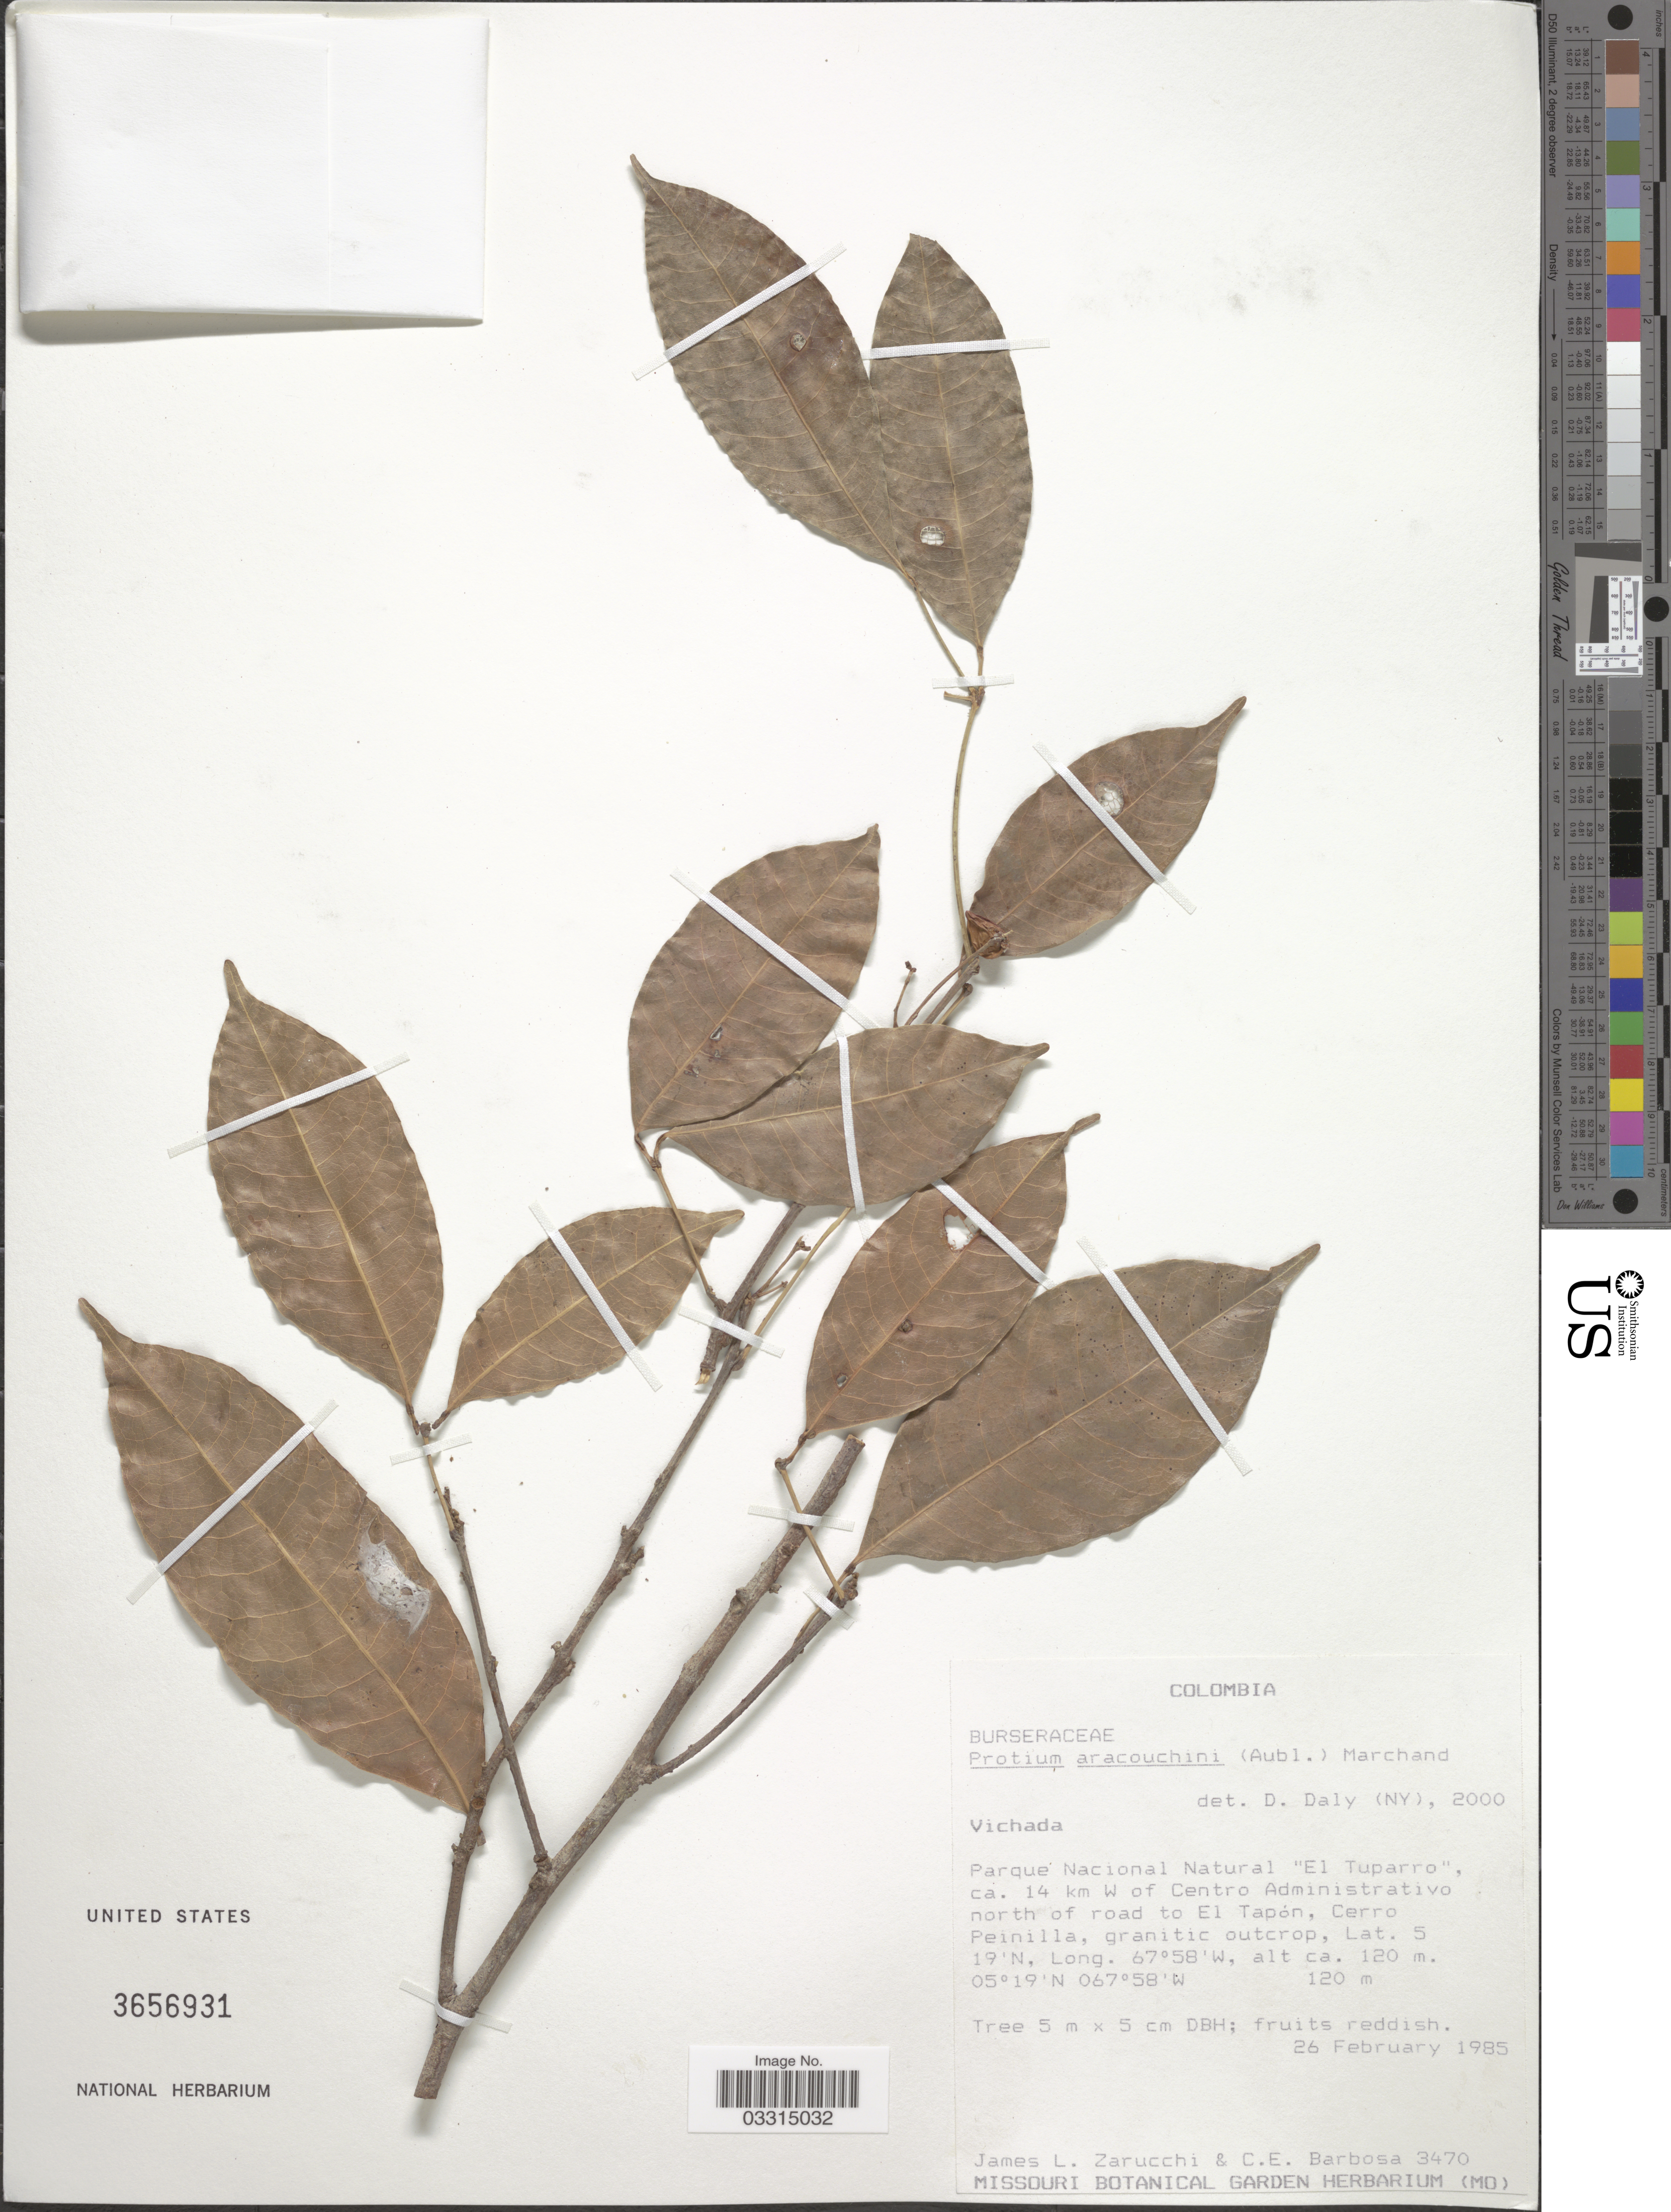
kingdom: Plantae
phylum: Tracheophyta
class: Magnoliopsida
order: Sapindales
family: Burseraceae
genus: Protium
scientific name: Protium aracouchini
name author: (Aubl.) Marchand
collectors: J. L. Zarucchi & C. E. Barbosa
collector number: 3470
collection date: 1985-02-26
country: Colombia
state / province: Vichada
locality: Parqué Nacional Natural "El Tuparro", ca. 14 km W of Centro Administrativo north of road to El Tapón, Cerro Peinilla.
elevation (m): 120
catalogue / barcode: US 3656931